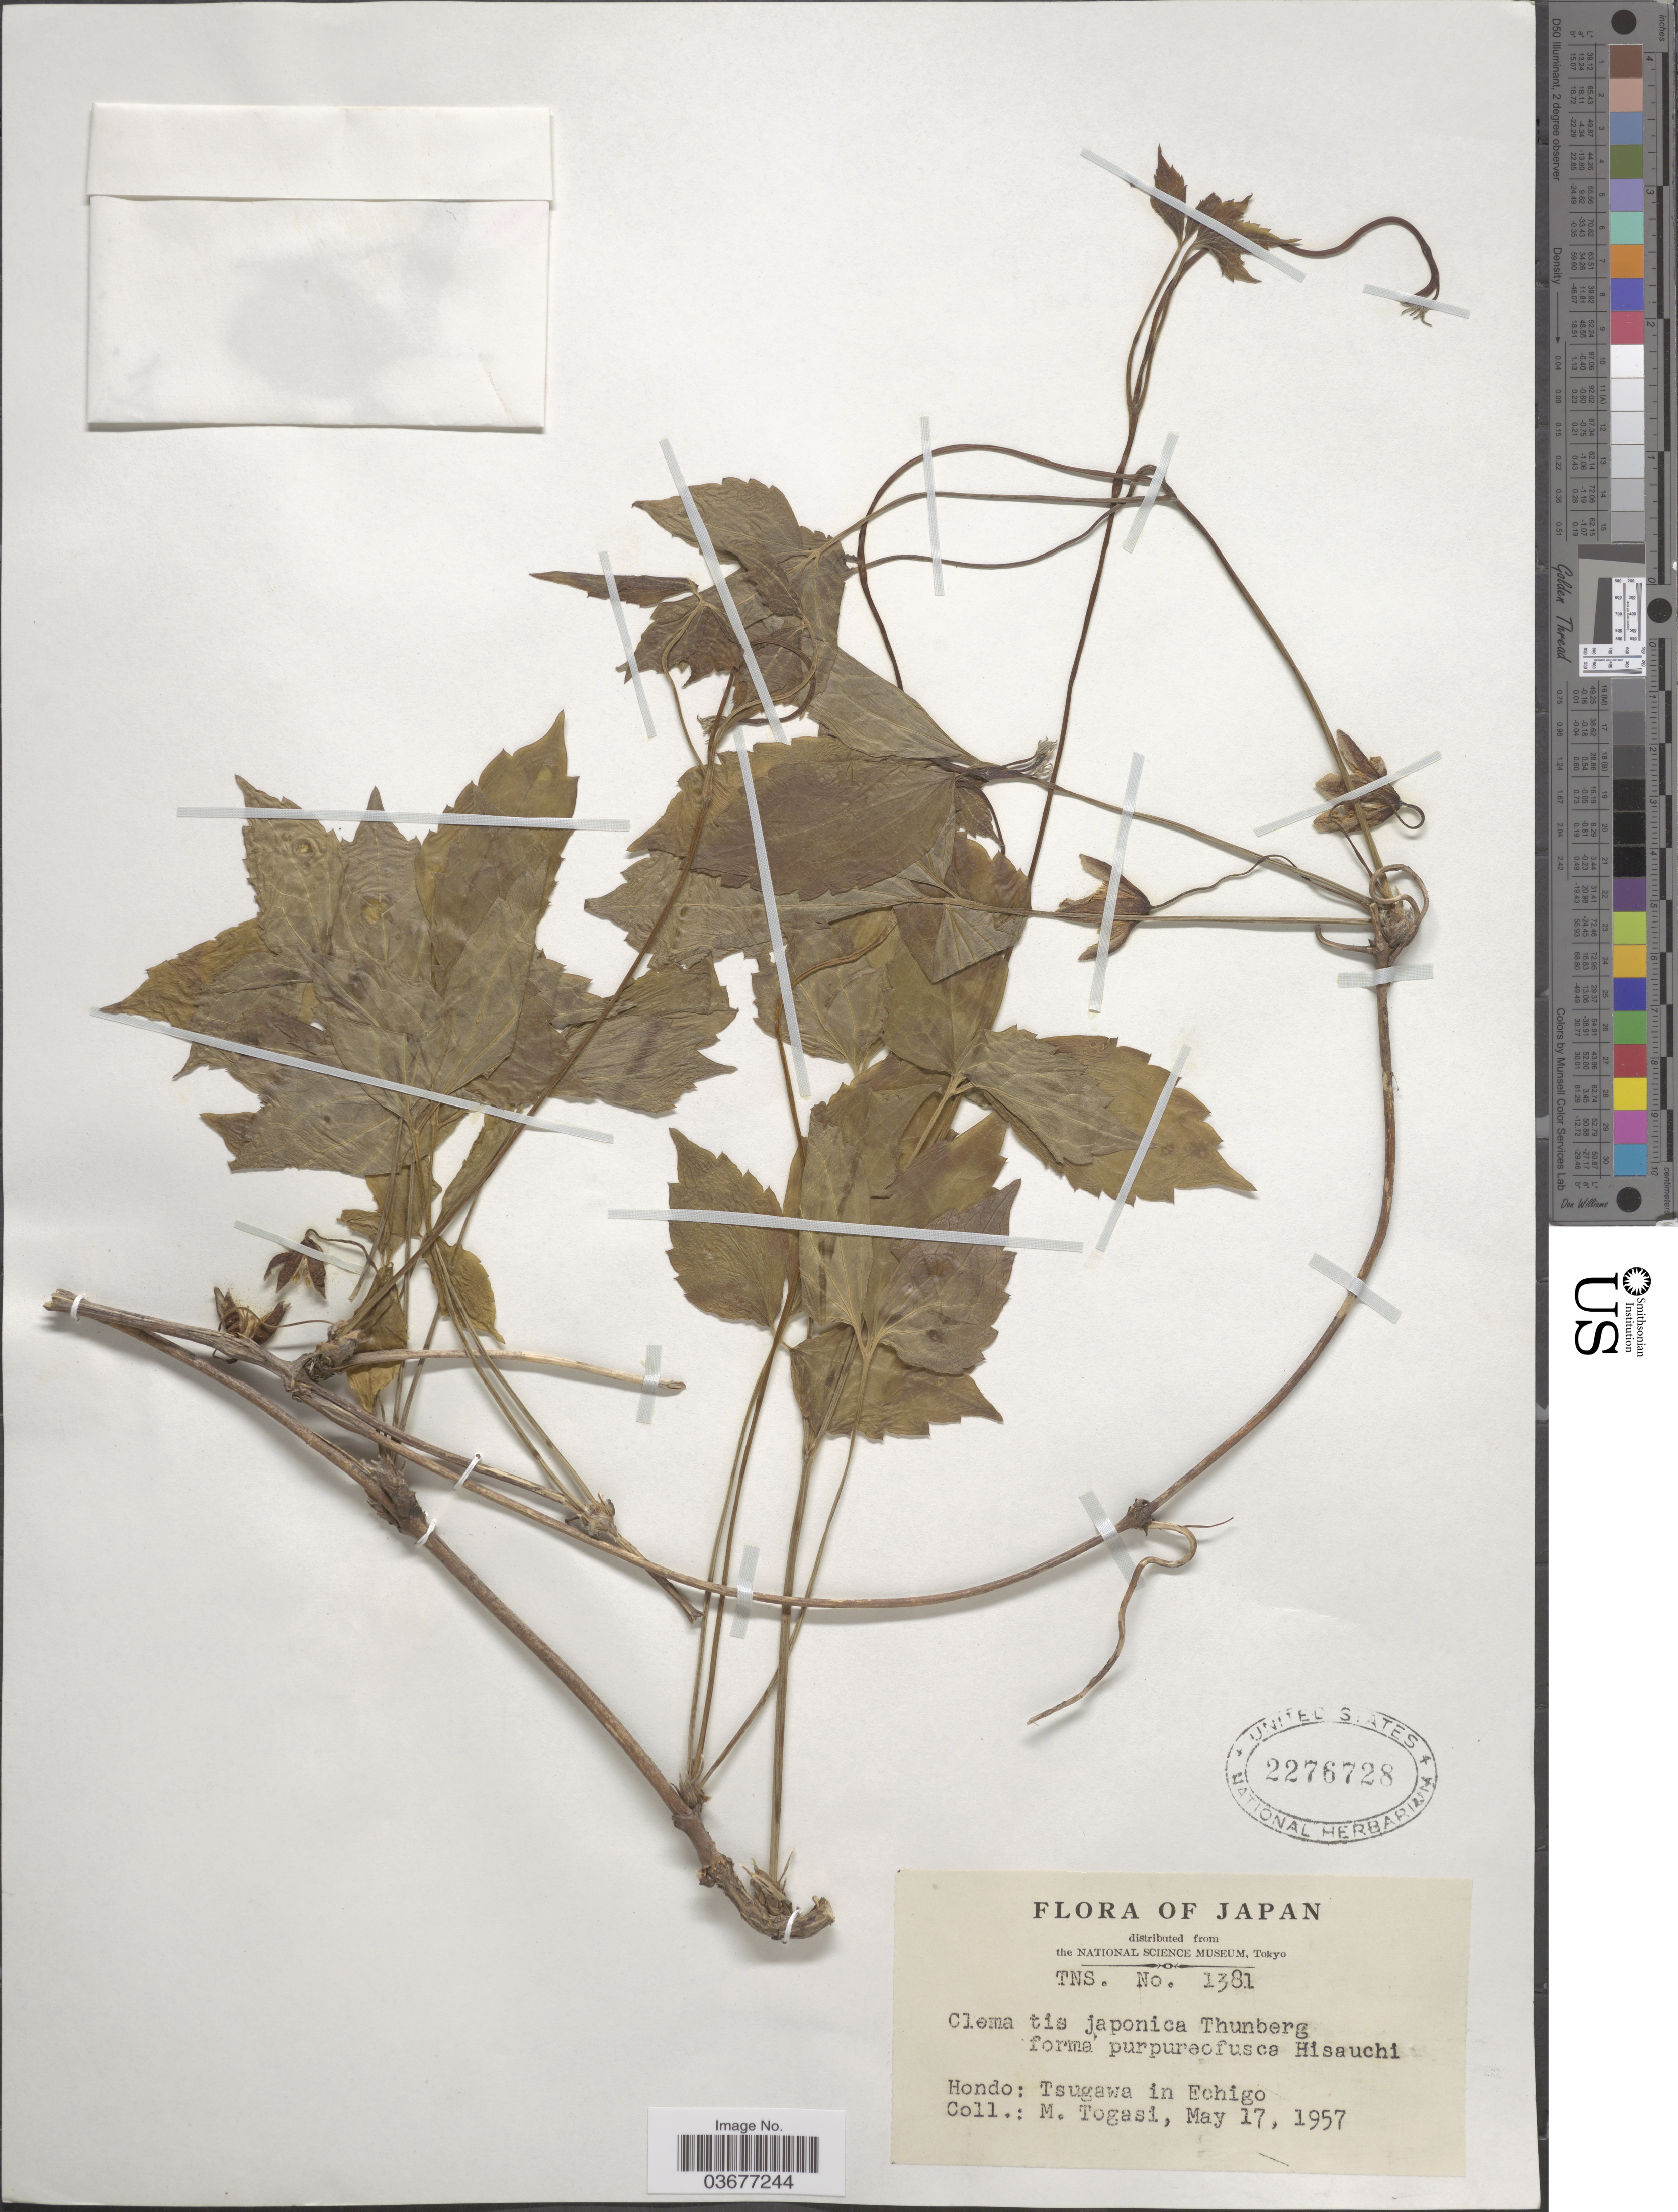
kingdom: Plantae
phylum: Tracheophyta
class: Magnoliopsida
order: Ranunculales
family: Ranunculaceae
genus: Clematis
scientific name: Clematis japonica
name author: Thunb.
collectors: M. Togasi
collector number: TNS? 1381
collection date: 1957-05-17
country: Japan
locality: Hondo: Tsugawa in Echigo.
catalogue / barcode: US 2276728